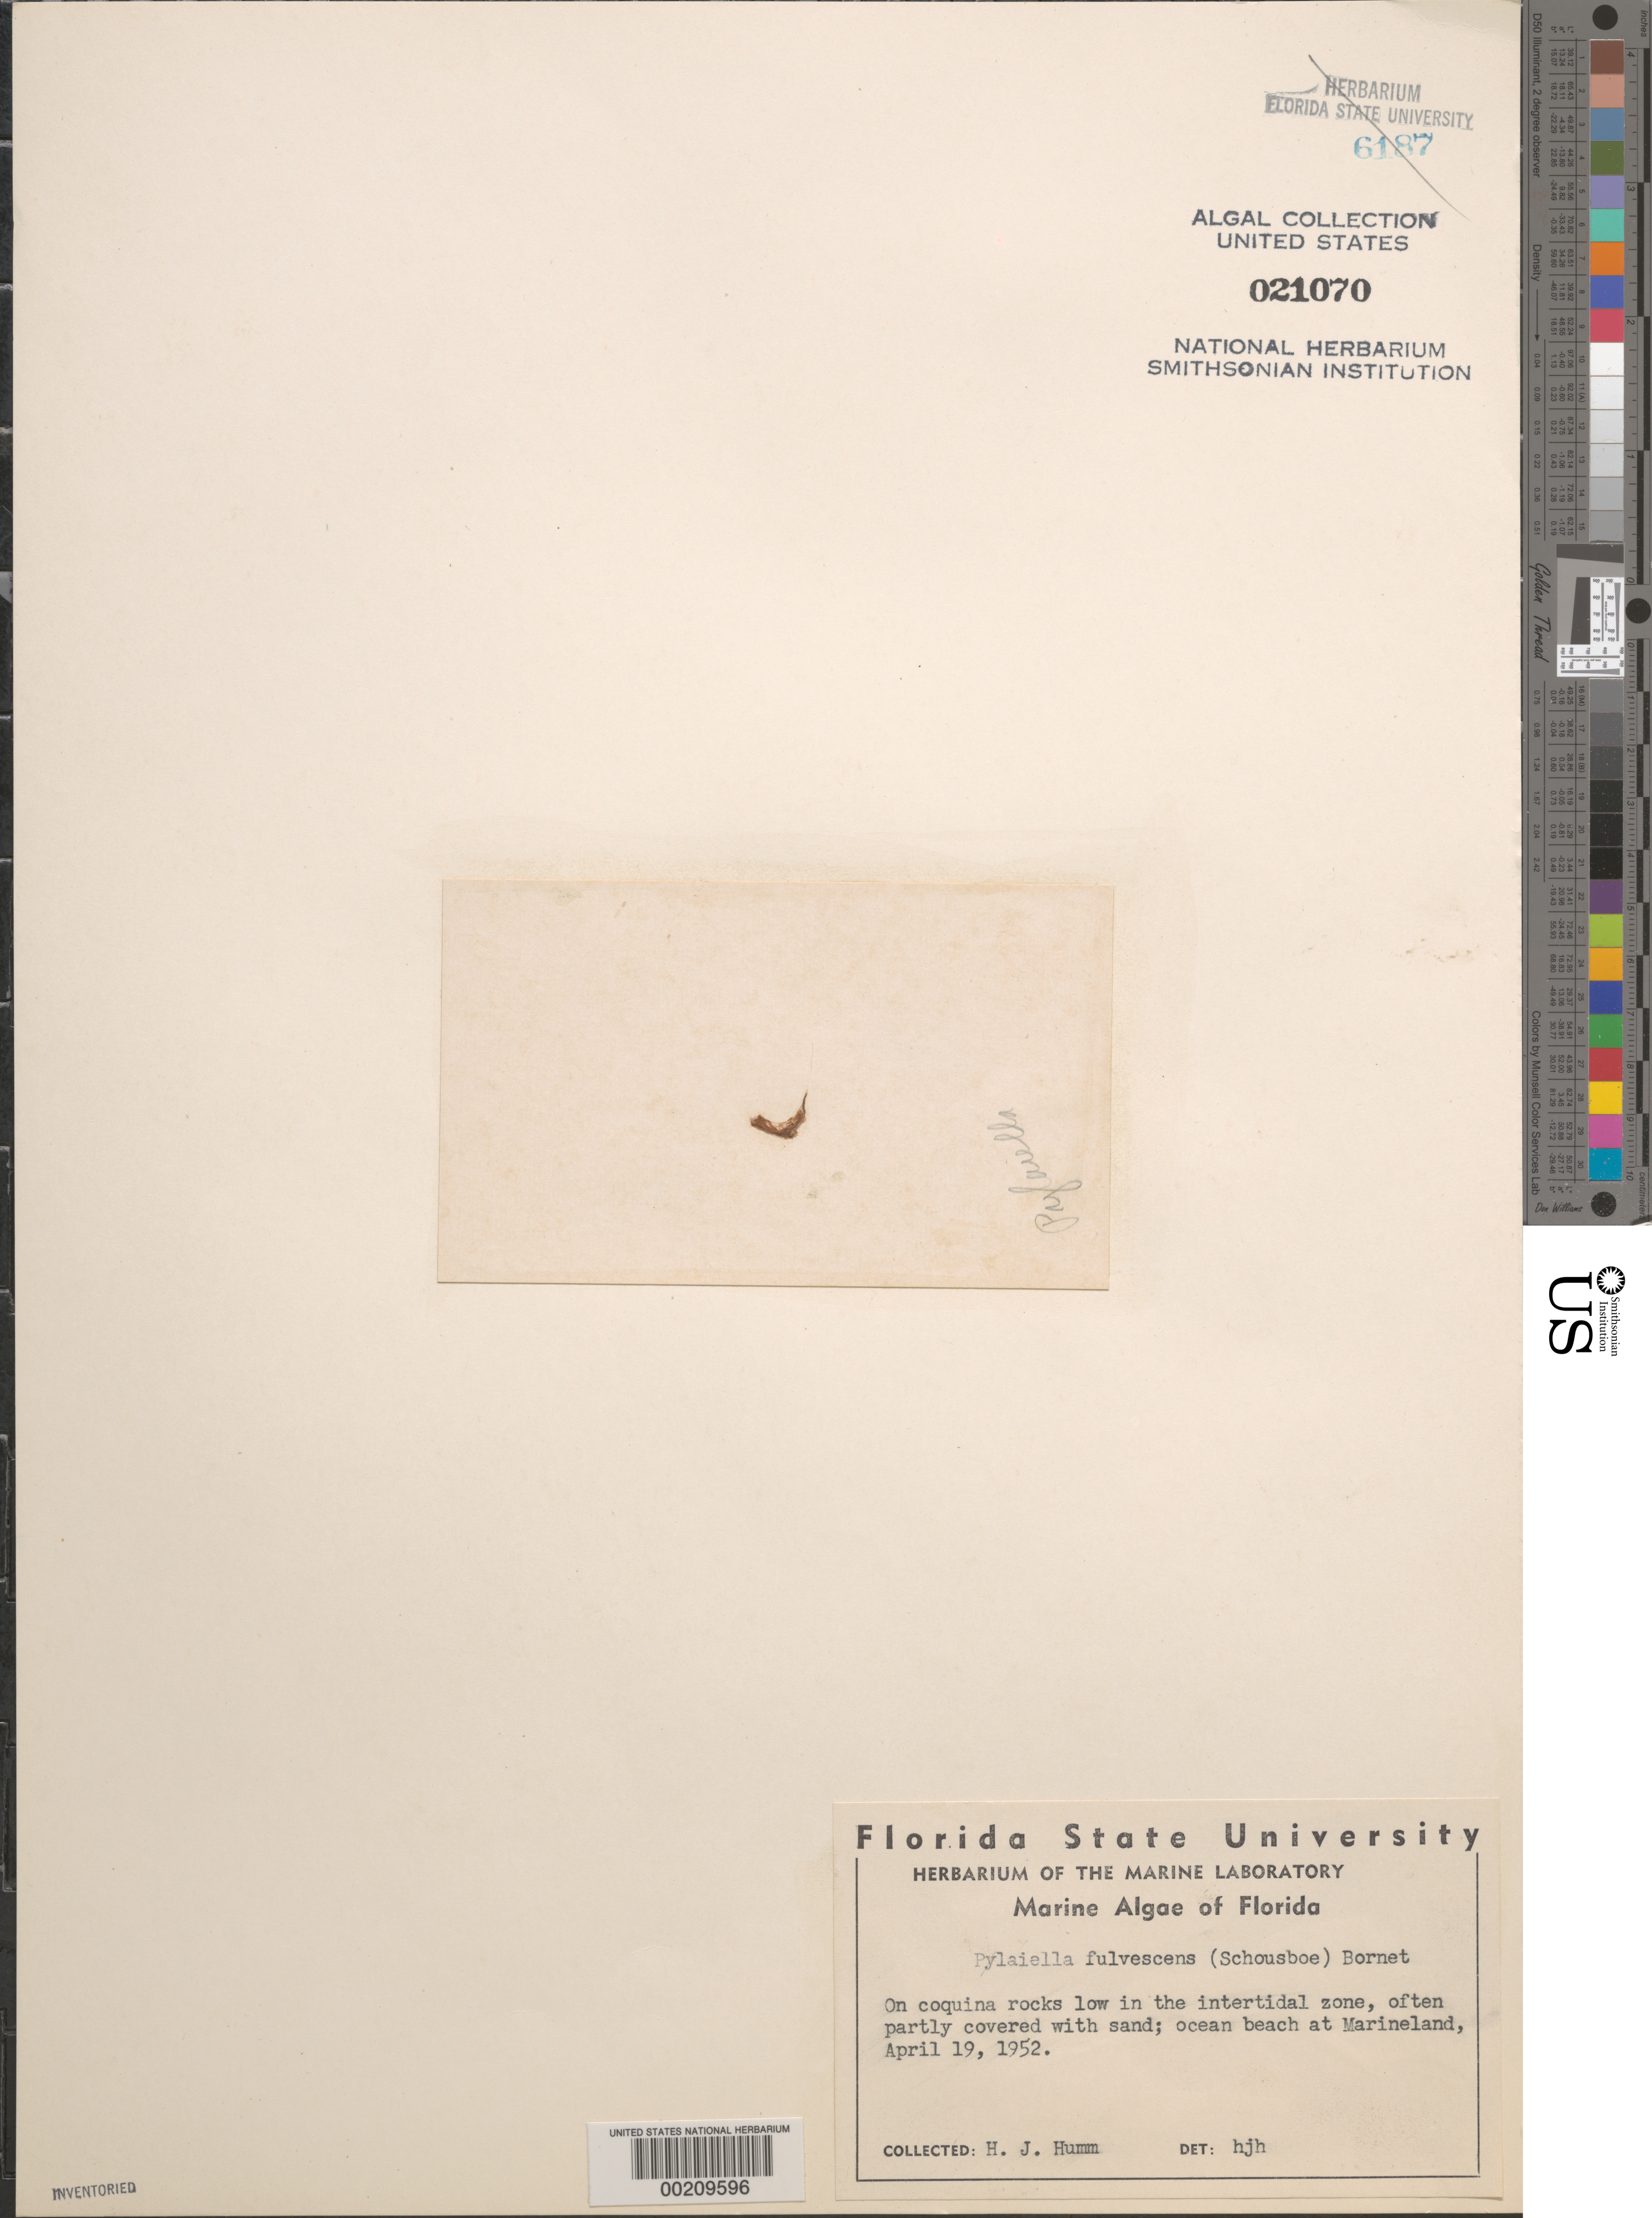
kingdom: Chromista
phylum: Ochrophyta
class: Phaeophyceae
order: Ectocarpales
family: Ectocarpaceae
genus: Bachelotia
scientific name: Bachelotia antillarum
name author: (Grunow) Gerloff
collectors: H. J. Humm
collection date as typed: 19 Apr 1952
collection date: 1952-04-19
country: United States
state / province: Florida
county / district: Flagler County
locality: Marineland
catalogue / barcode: US 21070